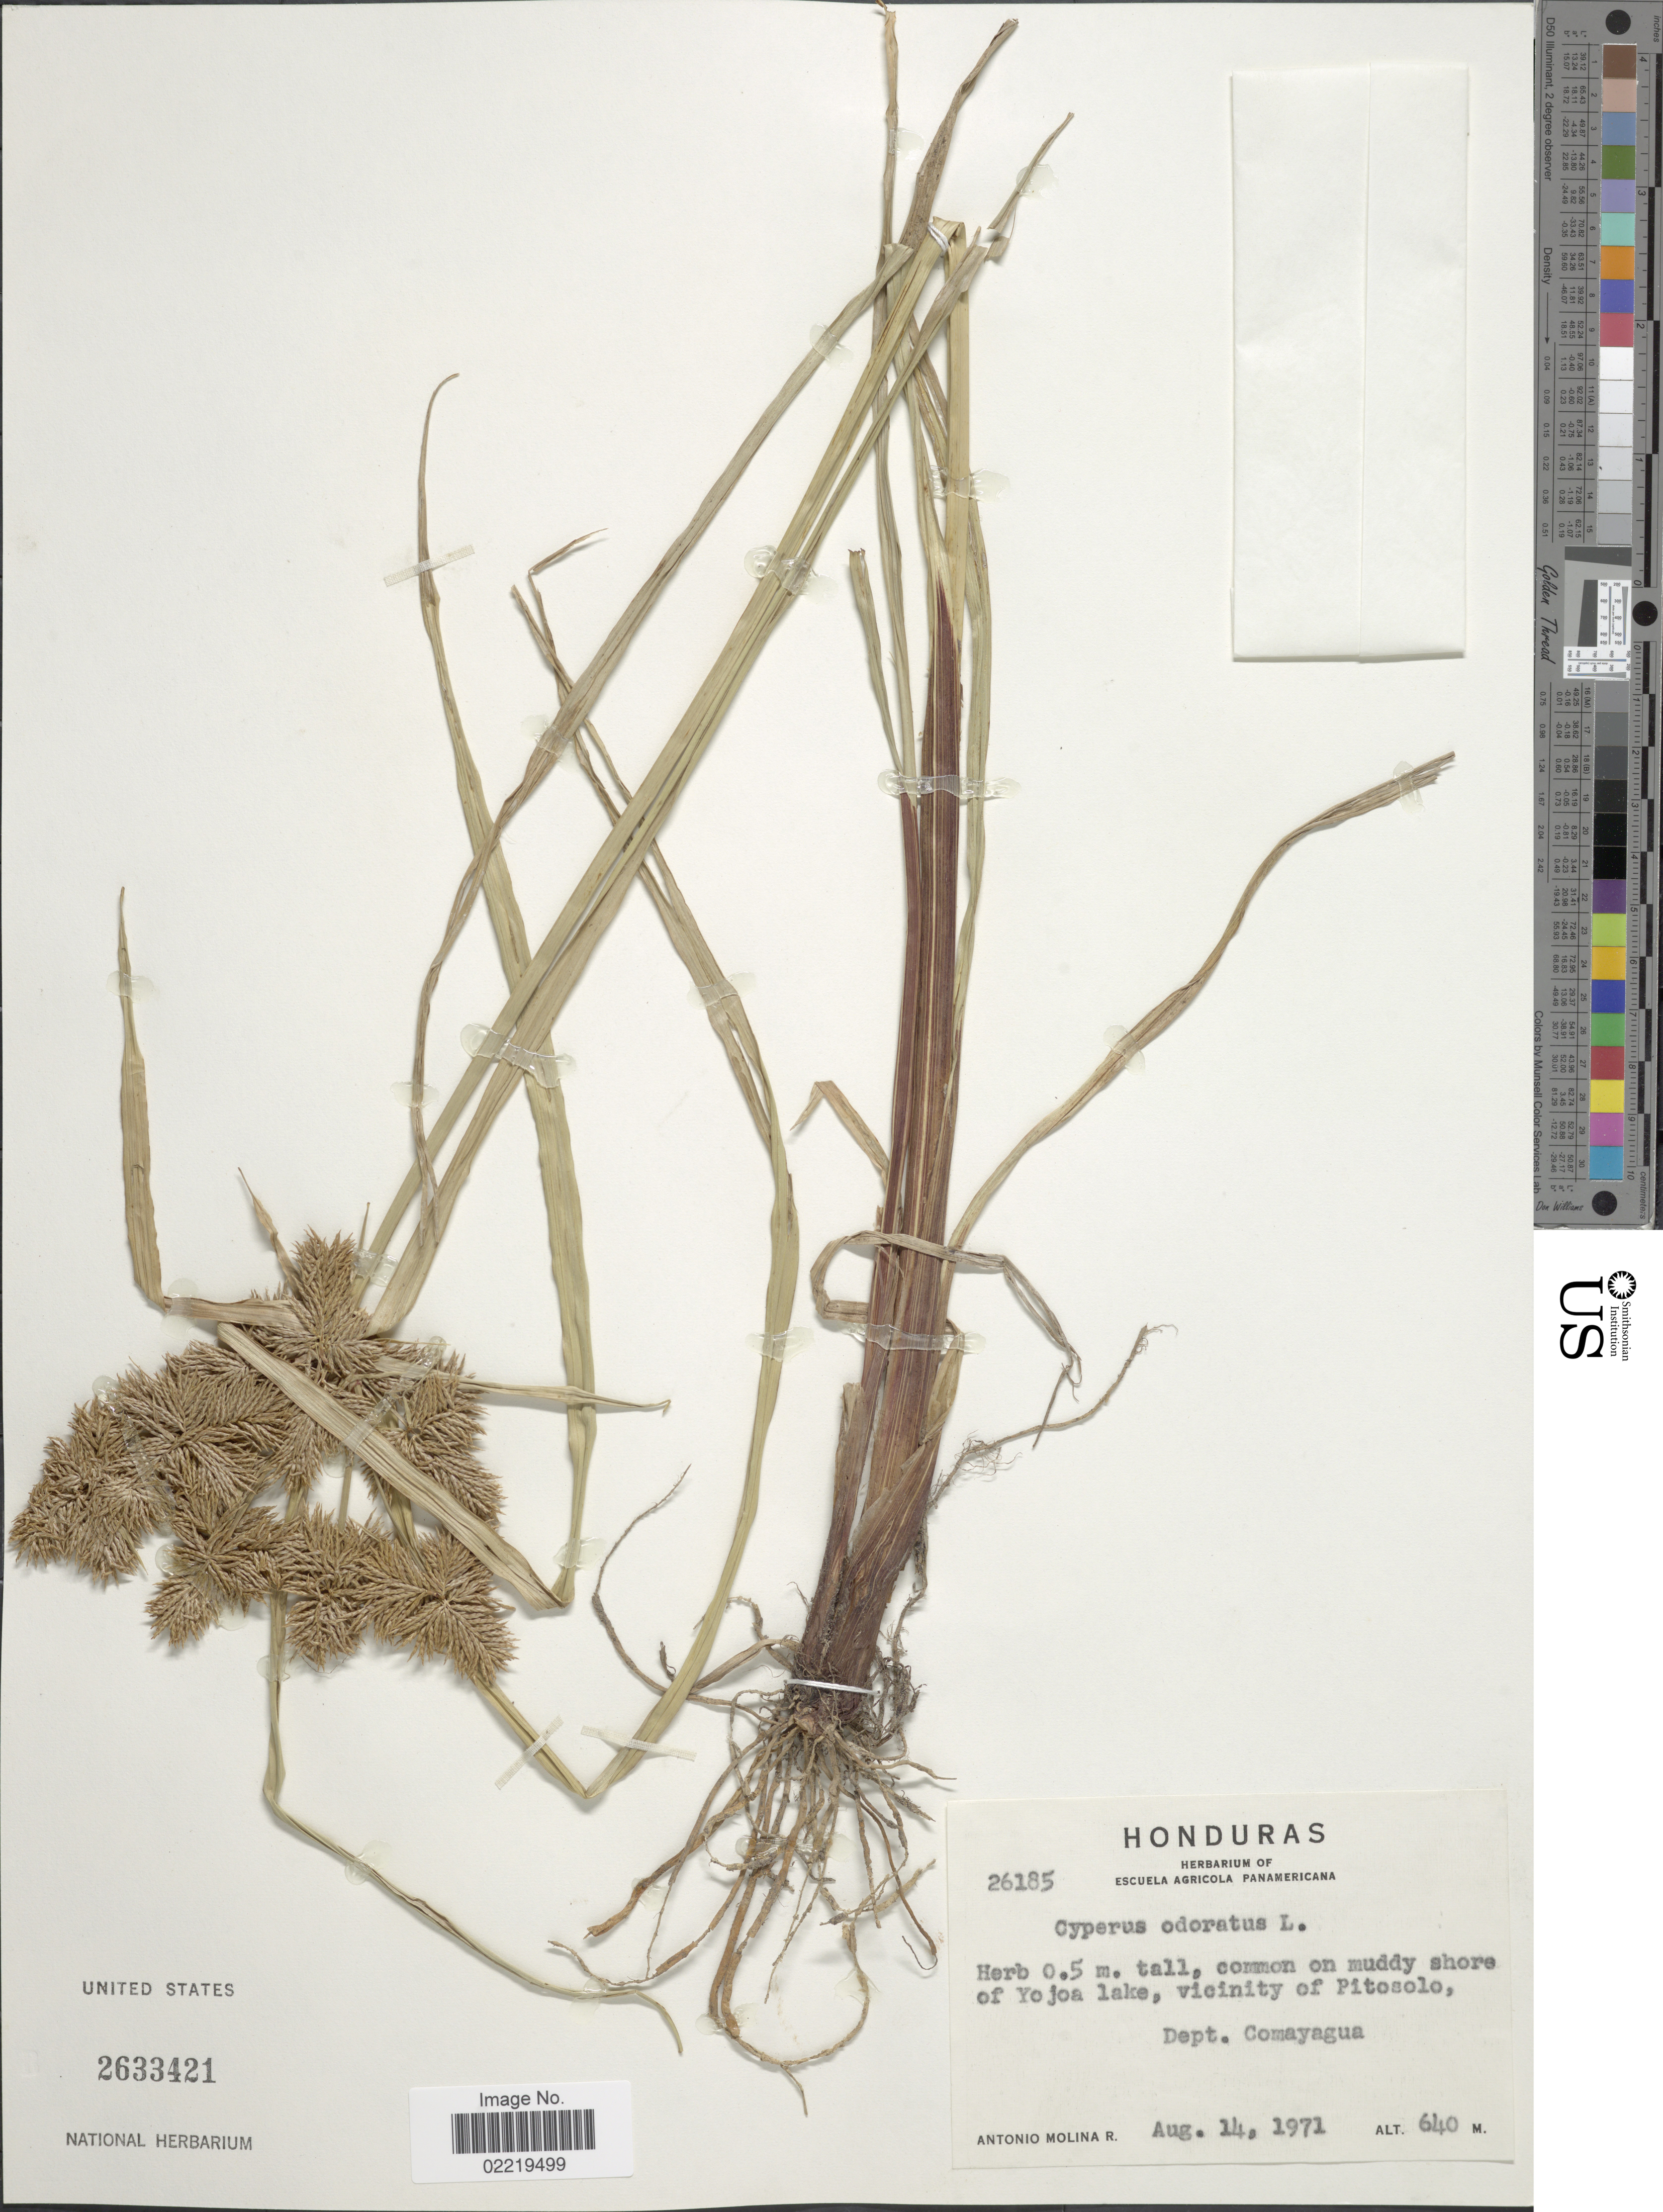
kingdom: Plantae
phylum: Tracheophyta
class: Liliopsida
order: Poales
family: Cyperaceae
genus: Cyperus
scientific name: Cyperus odoratus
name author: L.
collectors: A. Molina R.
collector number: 26185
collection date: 1971-08-14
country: Honduras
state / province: Comayagua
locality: Common on muddy shore of Yojoa lake, vicinity of Pitosolo.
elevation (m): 640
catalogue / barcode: US 2633421